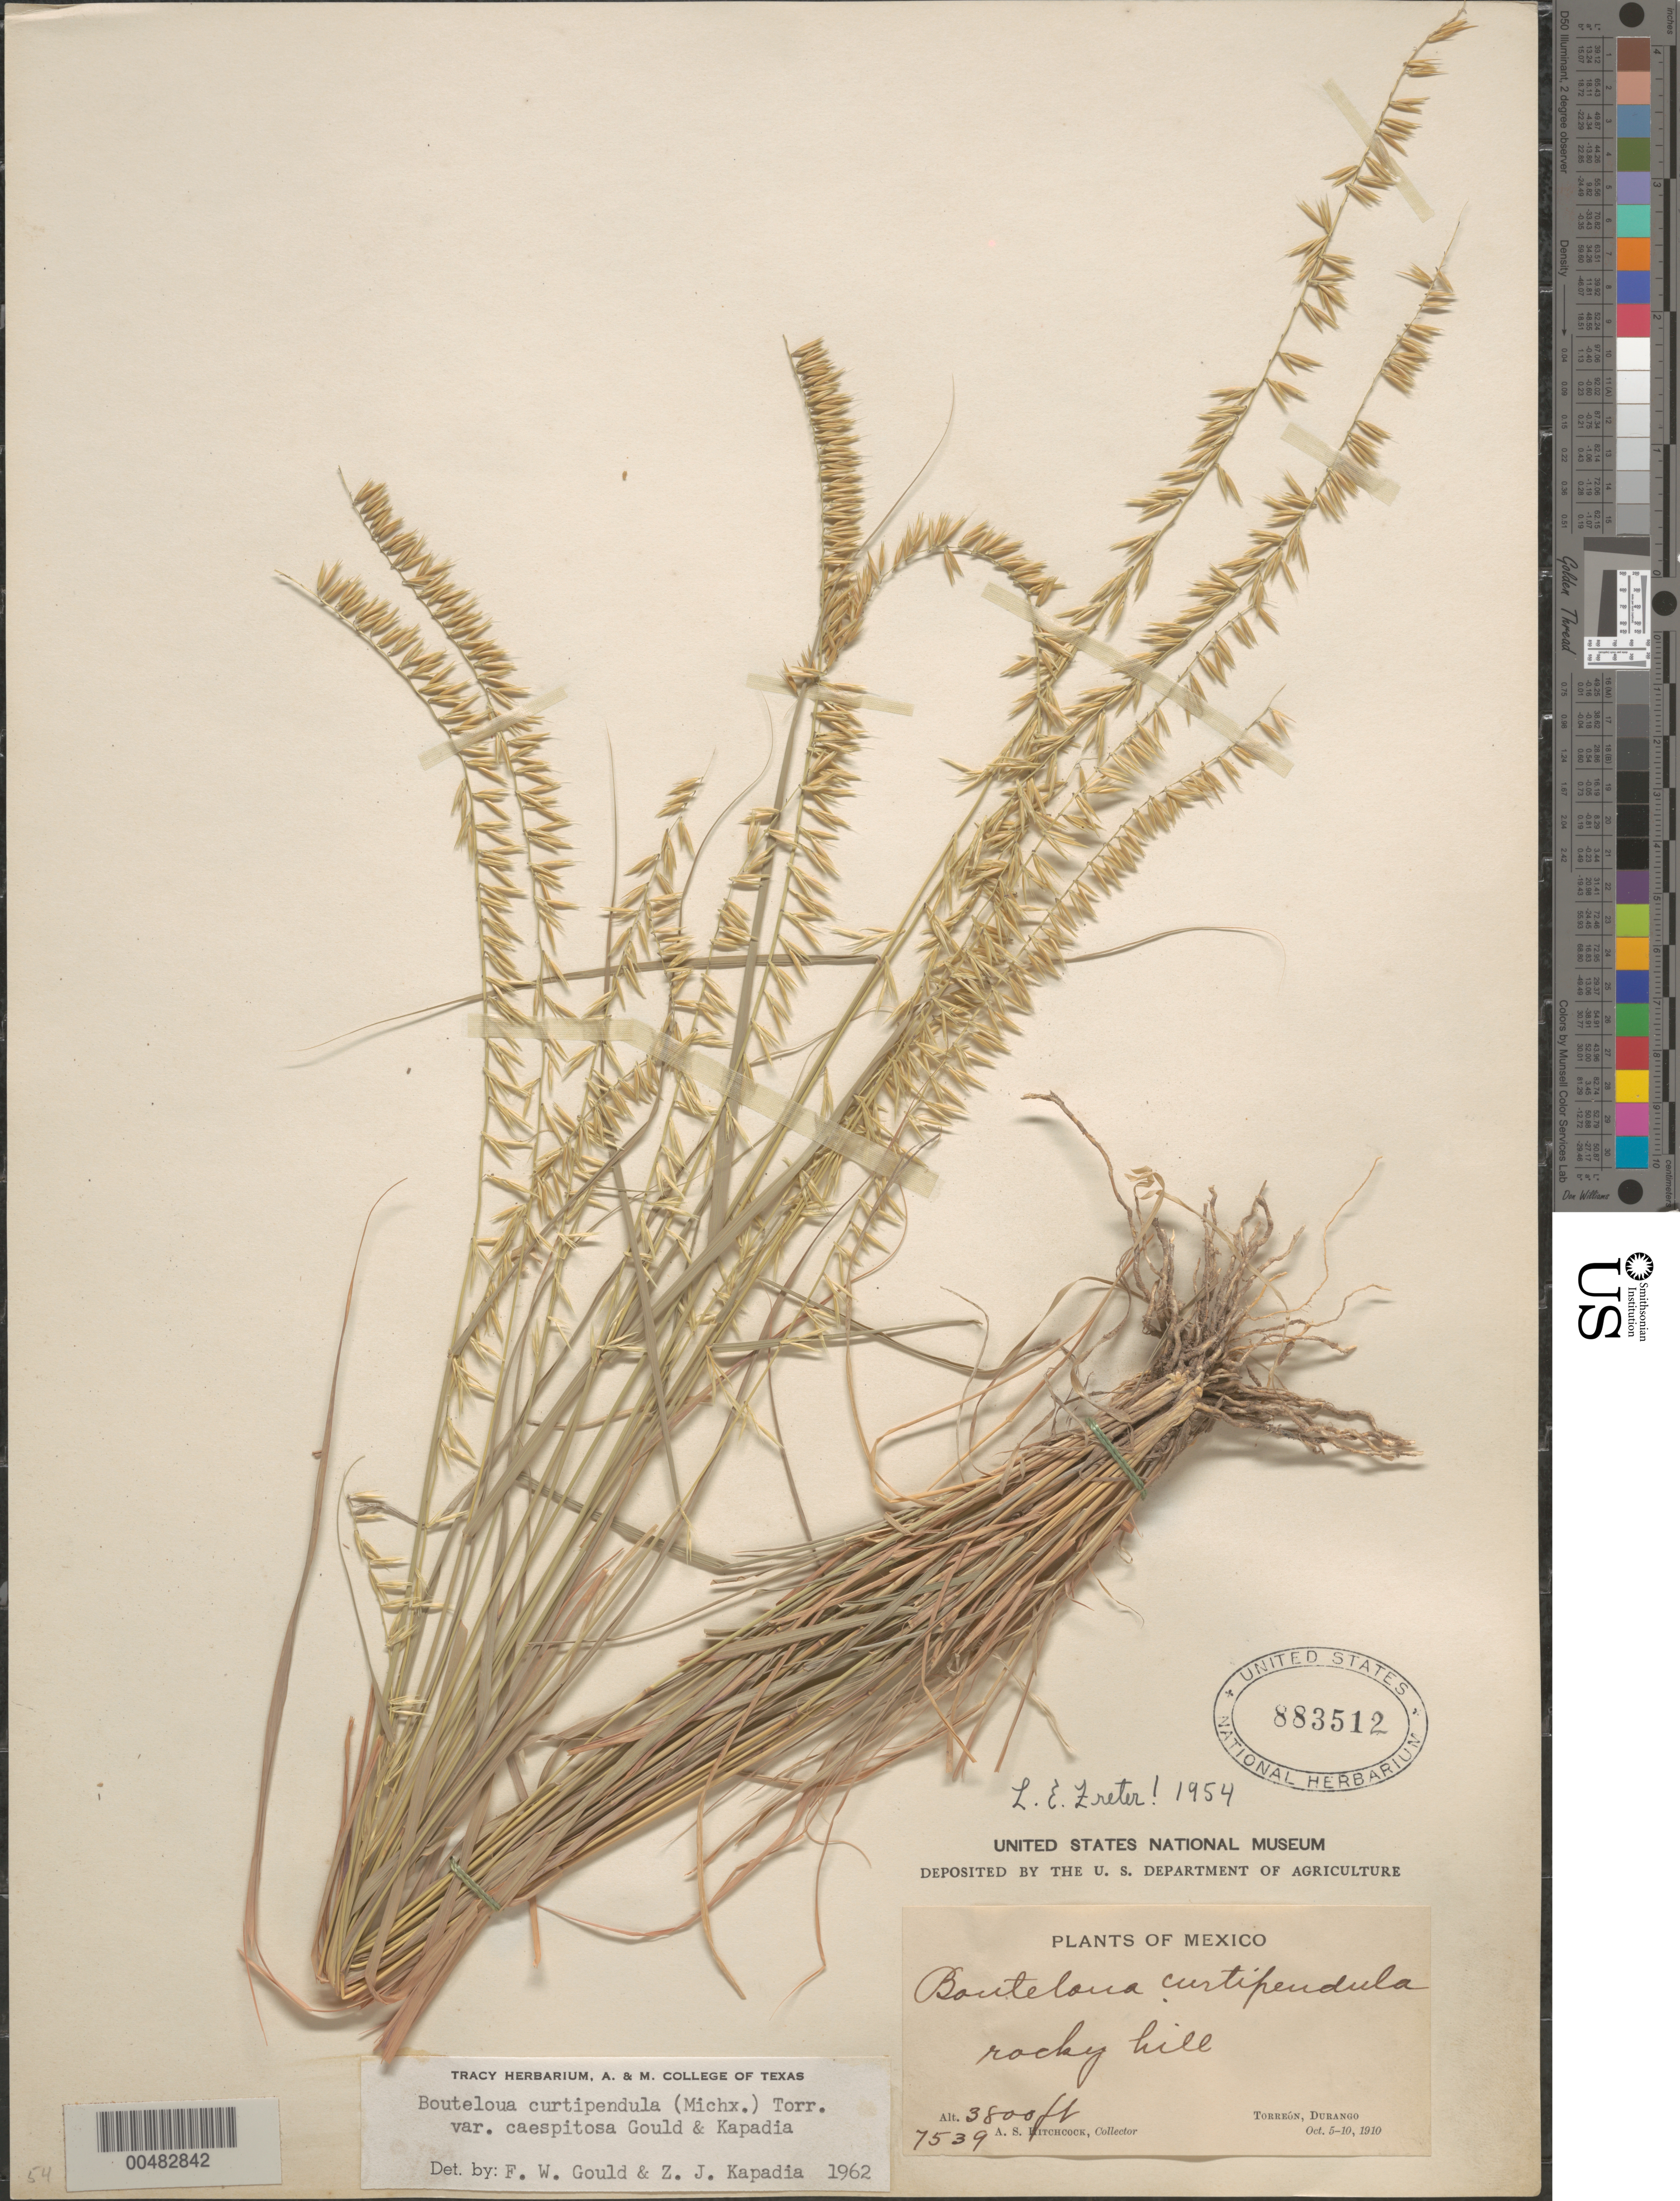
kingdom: Plantae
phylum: Tracheophyta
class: Liliopsida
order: Poales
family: Poaceae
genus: Bouteloua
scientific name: Bouteloua curtipendula var. caespitosa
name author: Gould & Kapadia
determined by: Gould, F. W.; Kapadia, Zarir J.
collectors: A. S. Hitchcock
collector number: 7539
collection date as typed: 5 Oct 1910 to 10 Oct 1910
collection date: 1910-10-05/1910-10-10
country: Mexico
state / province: Durango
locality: Torreón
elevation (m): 1158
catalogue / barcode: US 883512